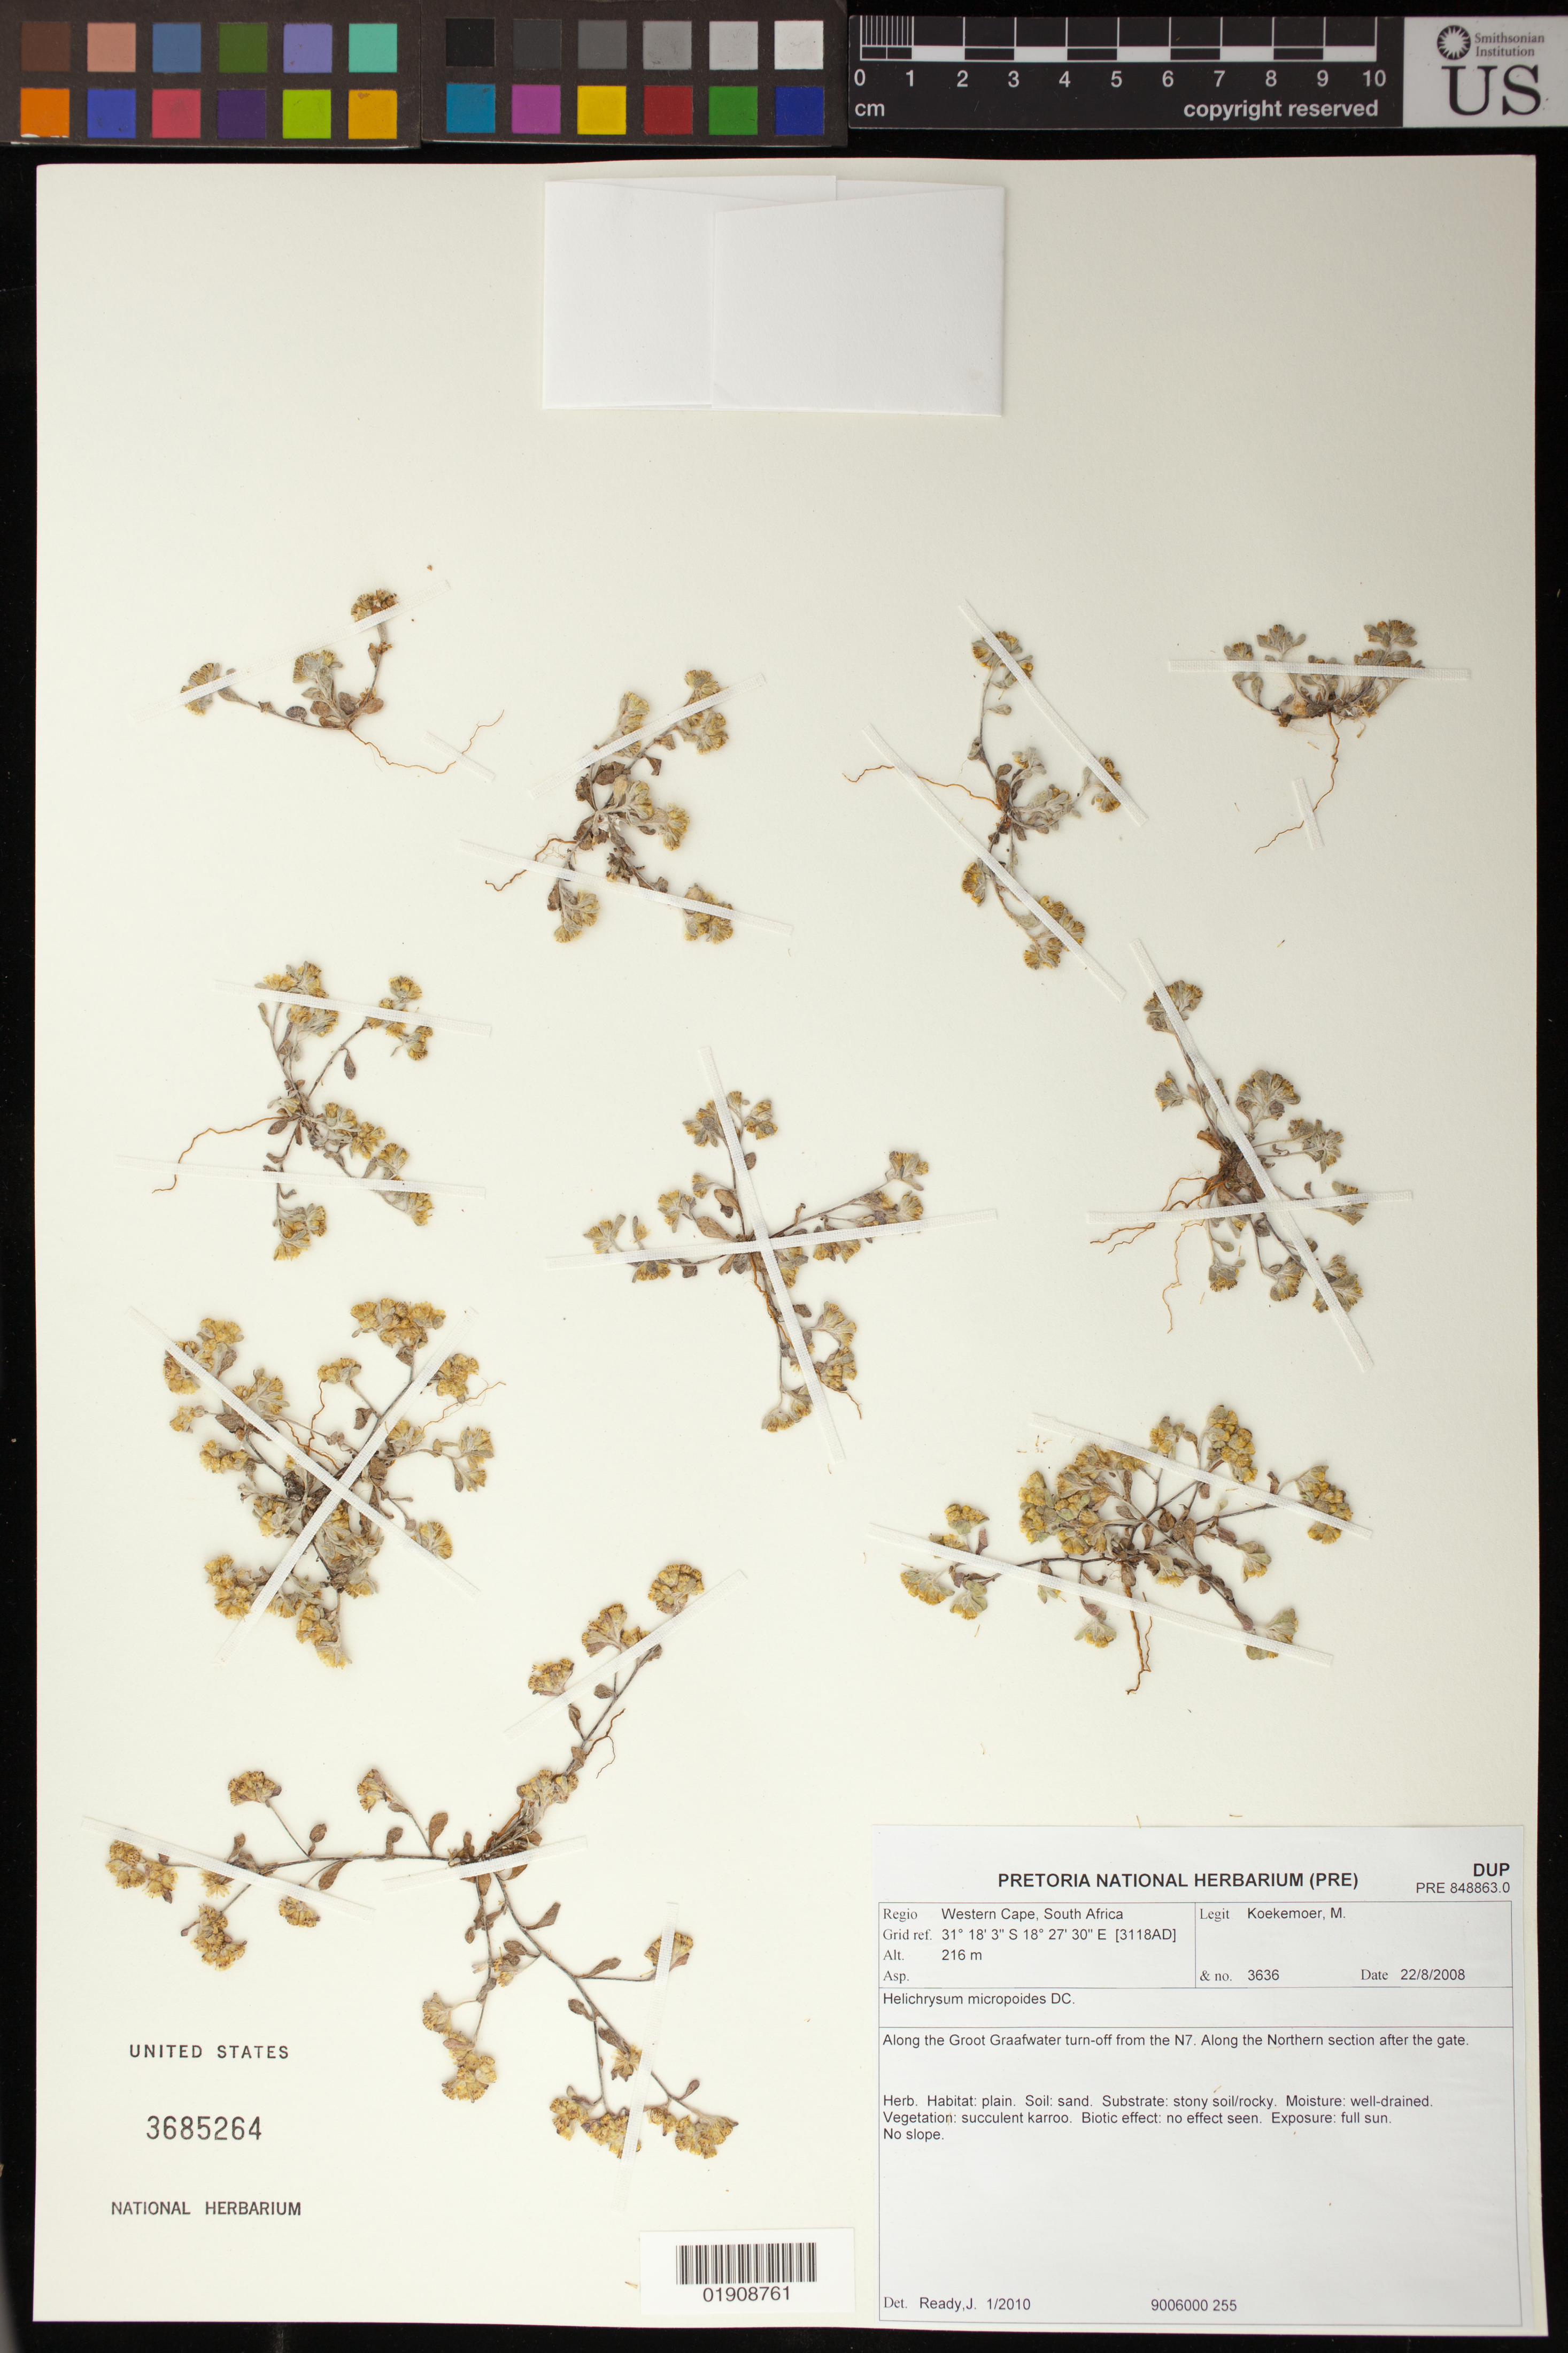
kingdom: Plantae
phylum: Tracheophyta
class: Magnoliopsida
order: Asterales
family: Asteraceae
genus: Helichrysum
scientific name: Helichrysum micropoides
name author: DC.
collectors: M. Koekemoer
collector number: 3636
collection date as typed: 22 August 2008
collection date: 2008-08-22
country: South Africa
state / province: Western Cape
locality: Along the Groot Graafwater turn-off from the N7. along the northern section after the gate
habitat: Succulent karroo vegetation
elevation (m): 216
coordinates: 30 22 42 S, 18 07 48 E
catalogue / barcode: US 3685264